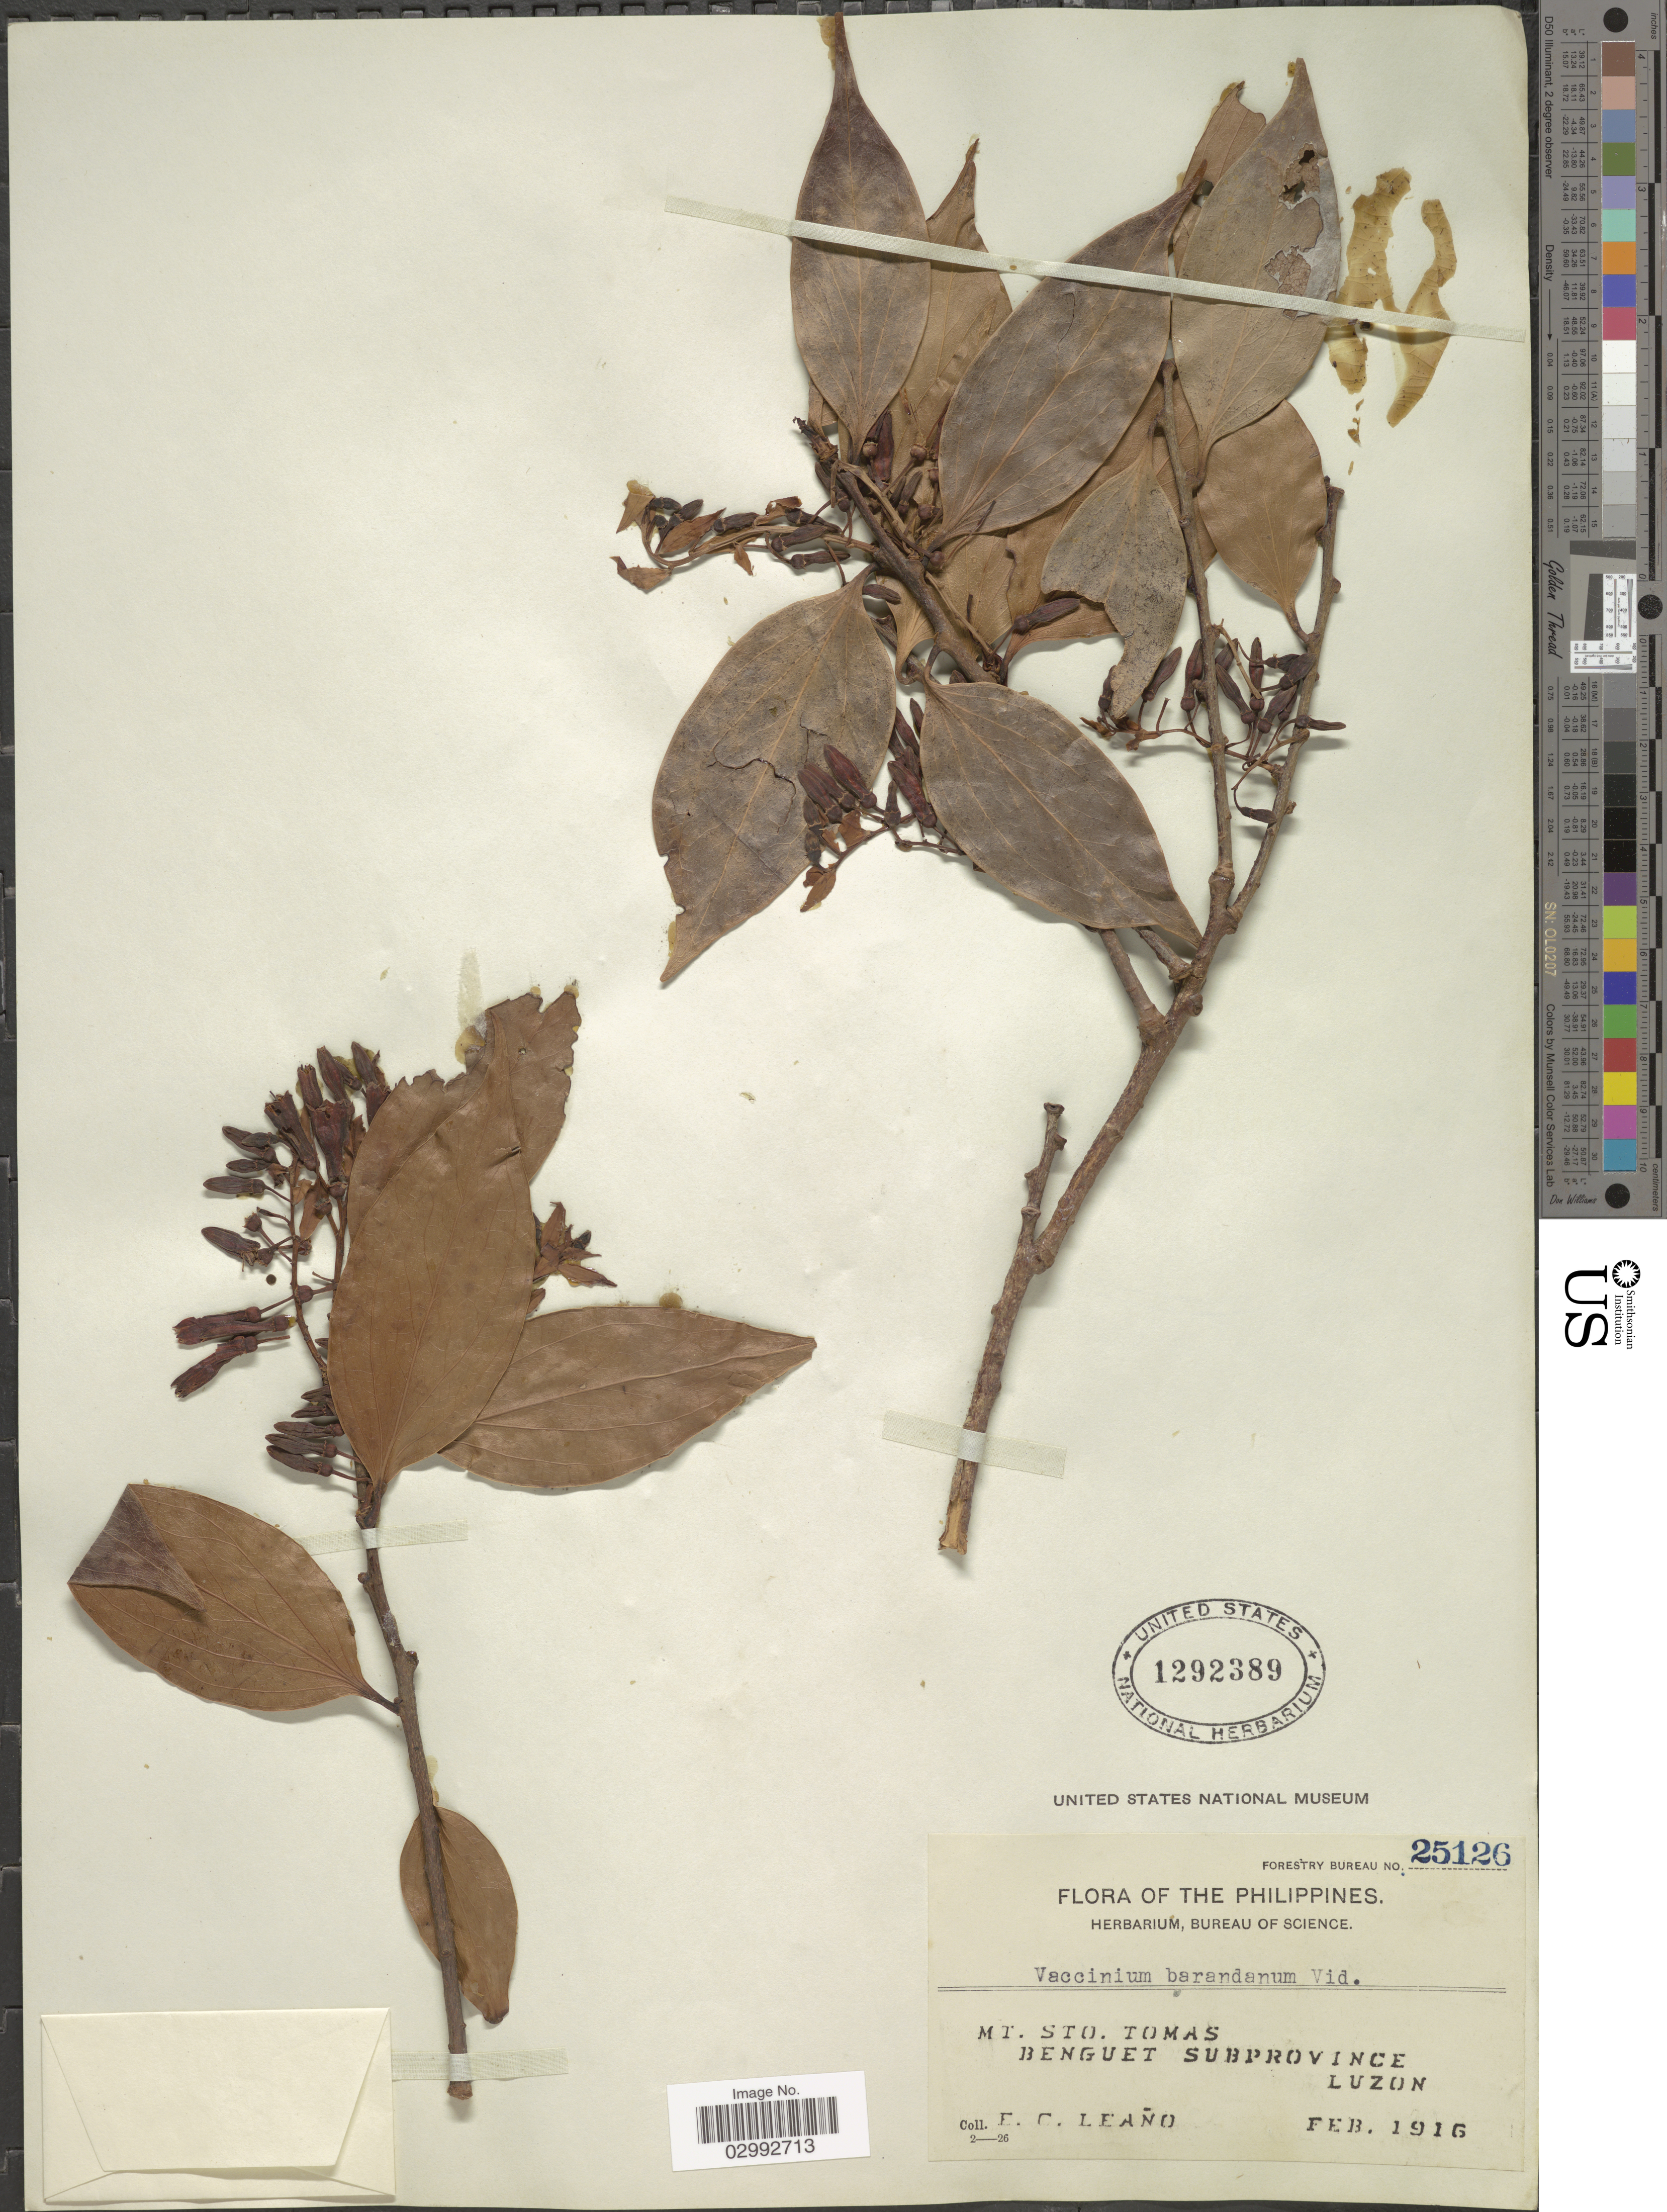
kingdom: Plantae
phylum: Tracheophyta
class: Magnoliopsida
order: Ericales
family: Ericaceae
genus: Vaccinium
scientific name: Vaccinium barandanum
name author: S. Vidal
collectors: E. Leano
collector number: Forestry Bureau 25126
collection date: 1916-02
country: Philippines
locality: Mt. Sto. Tomas, Benguet Subprovince, Luzon.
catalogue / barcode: US 1292389